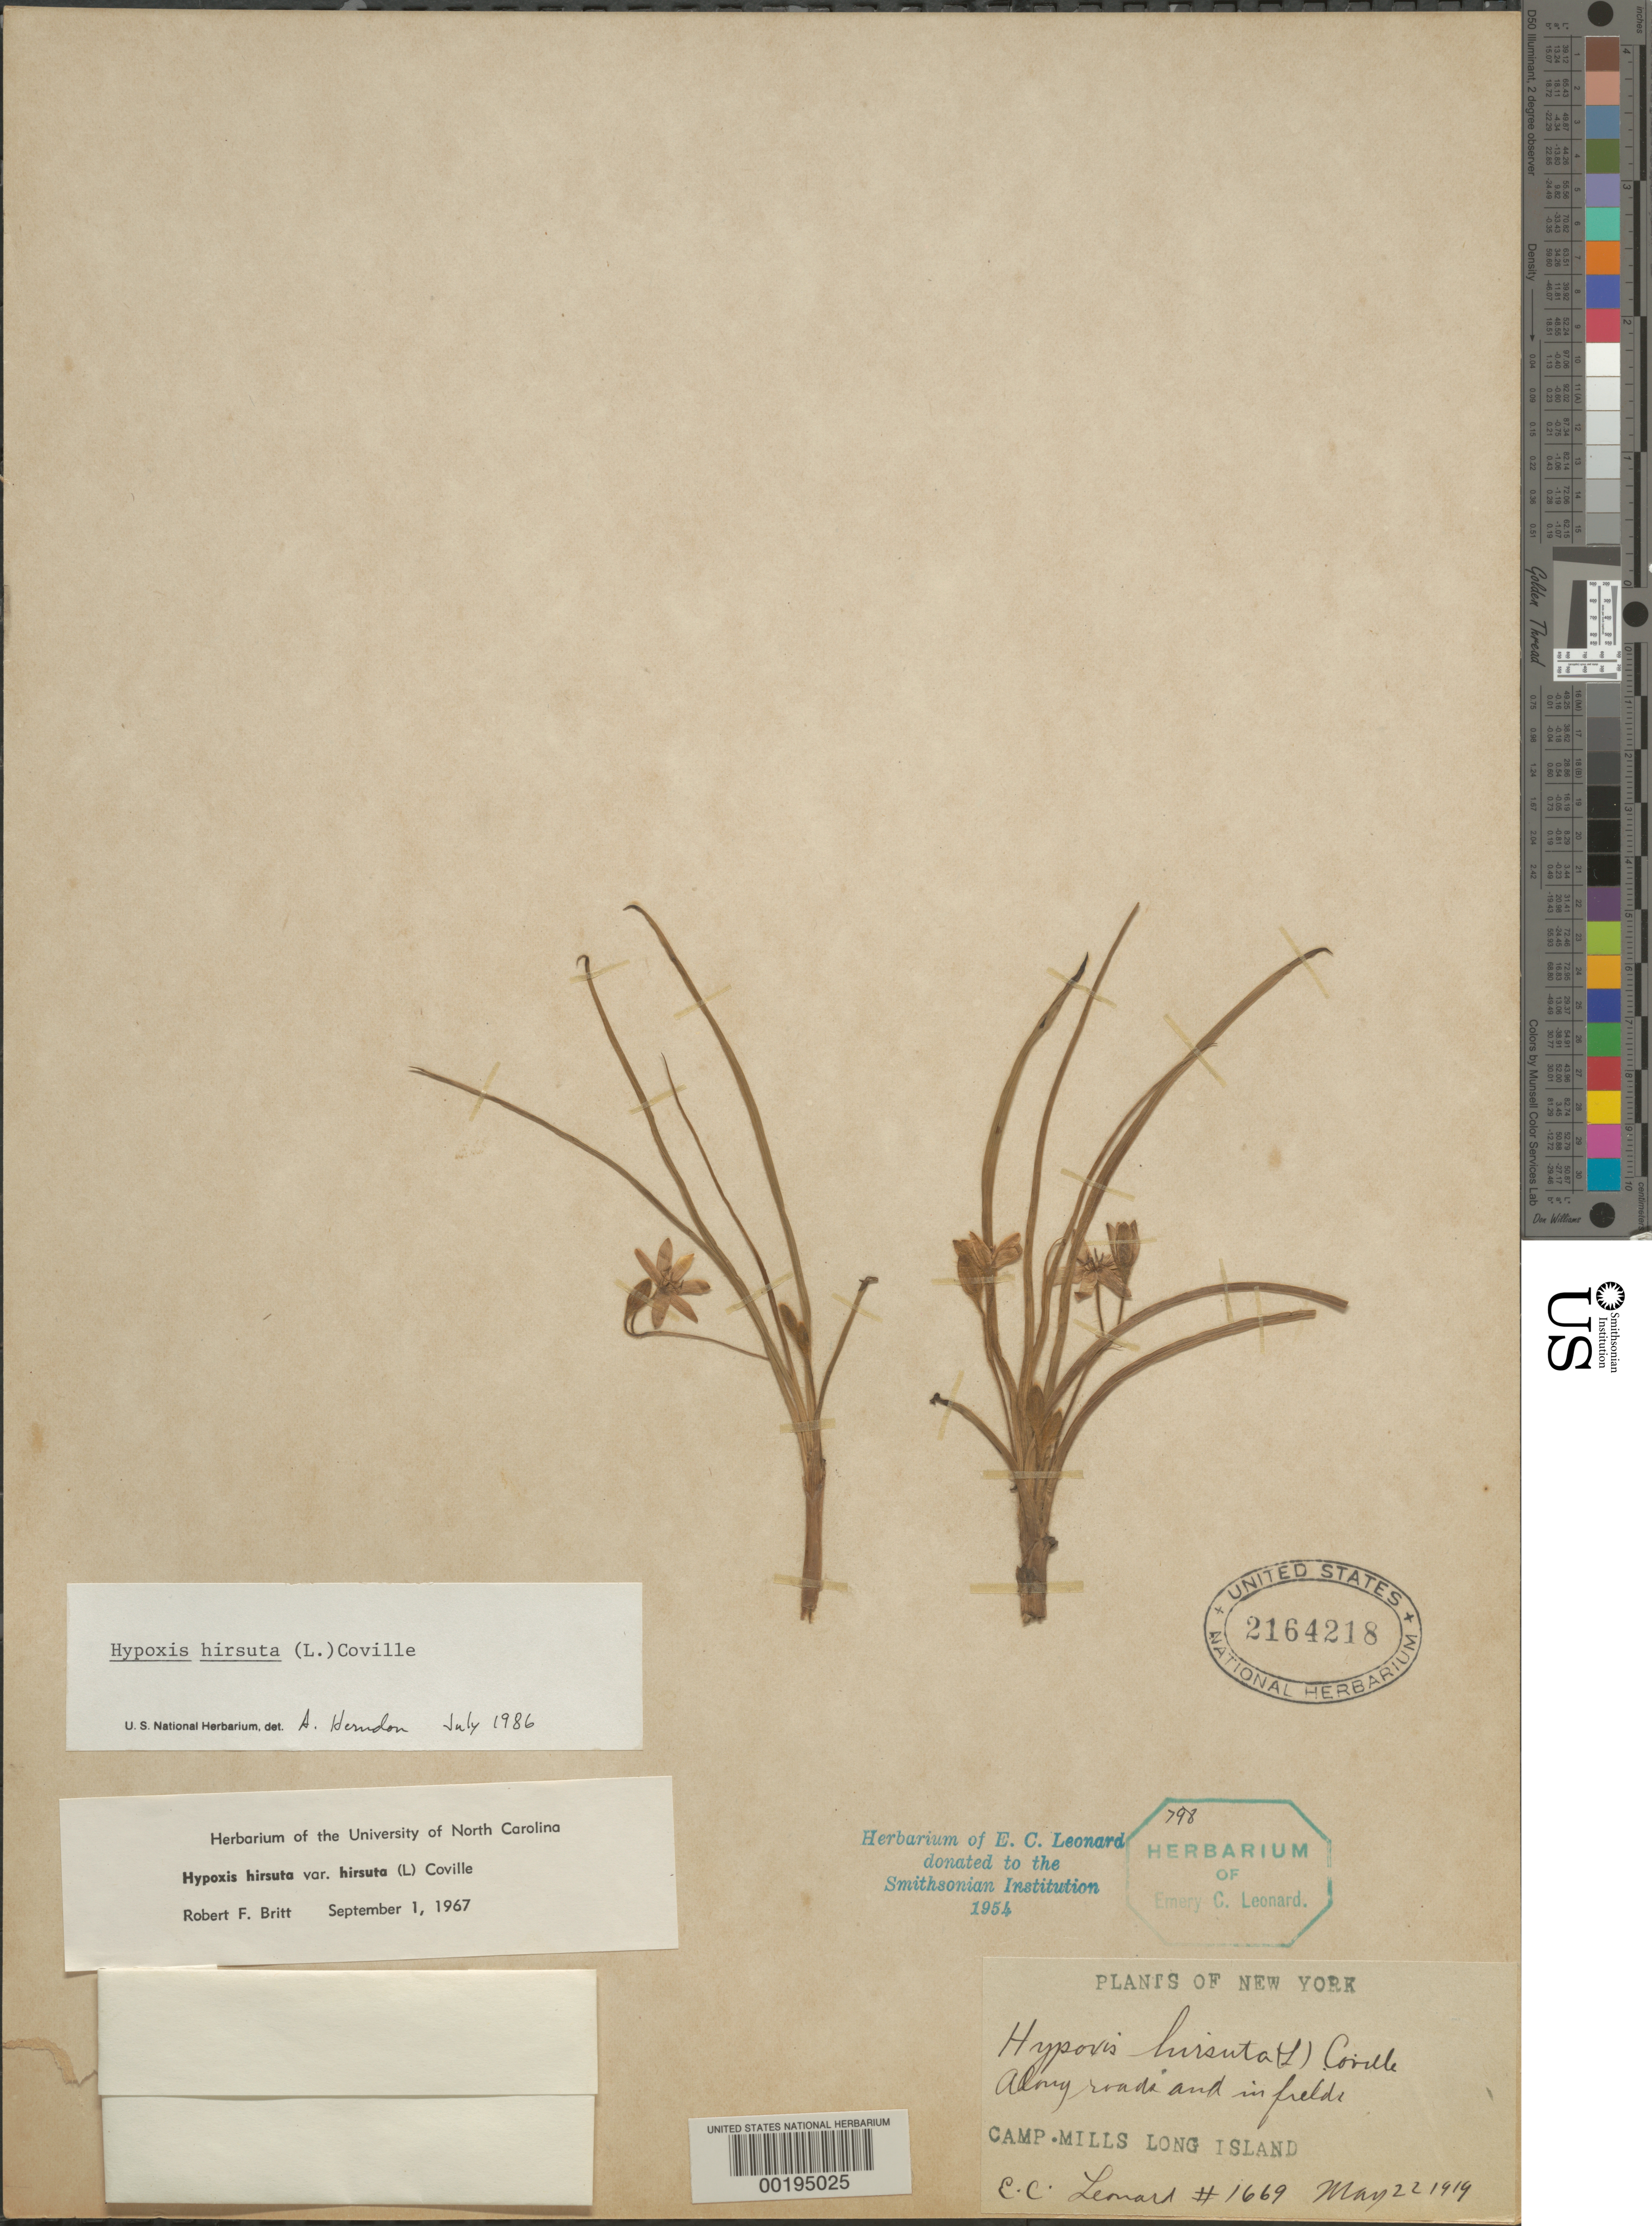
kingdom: Plantae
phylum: Tracheophyta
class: Liliopsida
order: Asparagales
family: Hypoxidaceae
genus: Hypoxis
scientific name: Hypoxis hirsuta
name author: (L.) Coville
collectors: E. C. Leonard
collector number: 1669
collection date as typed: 22 May 1919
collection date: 1919-05-22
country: United States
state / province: New York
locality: Camp mills, long island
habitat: Along roads and in fields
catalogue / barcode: US 2164218